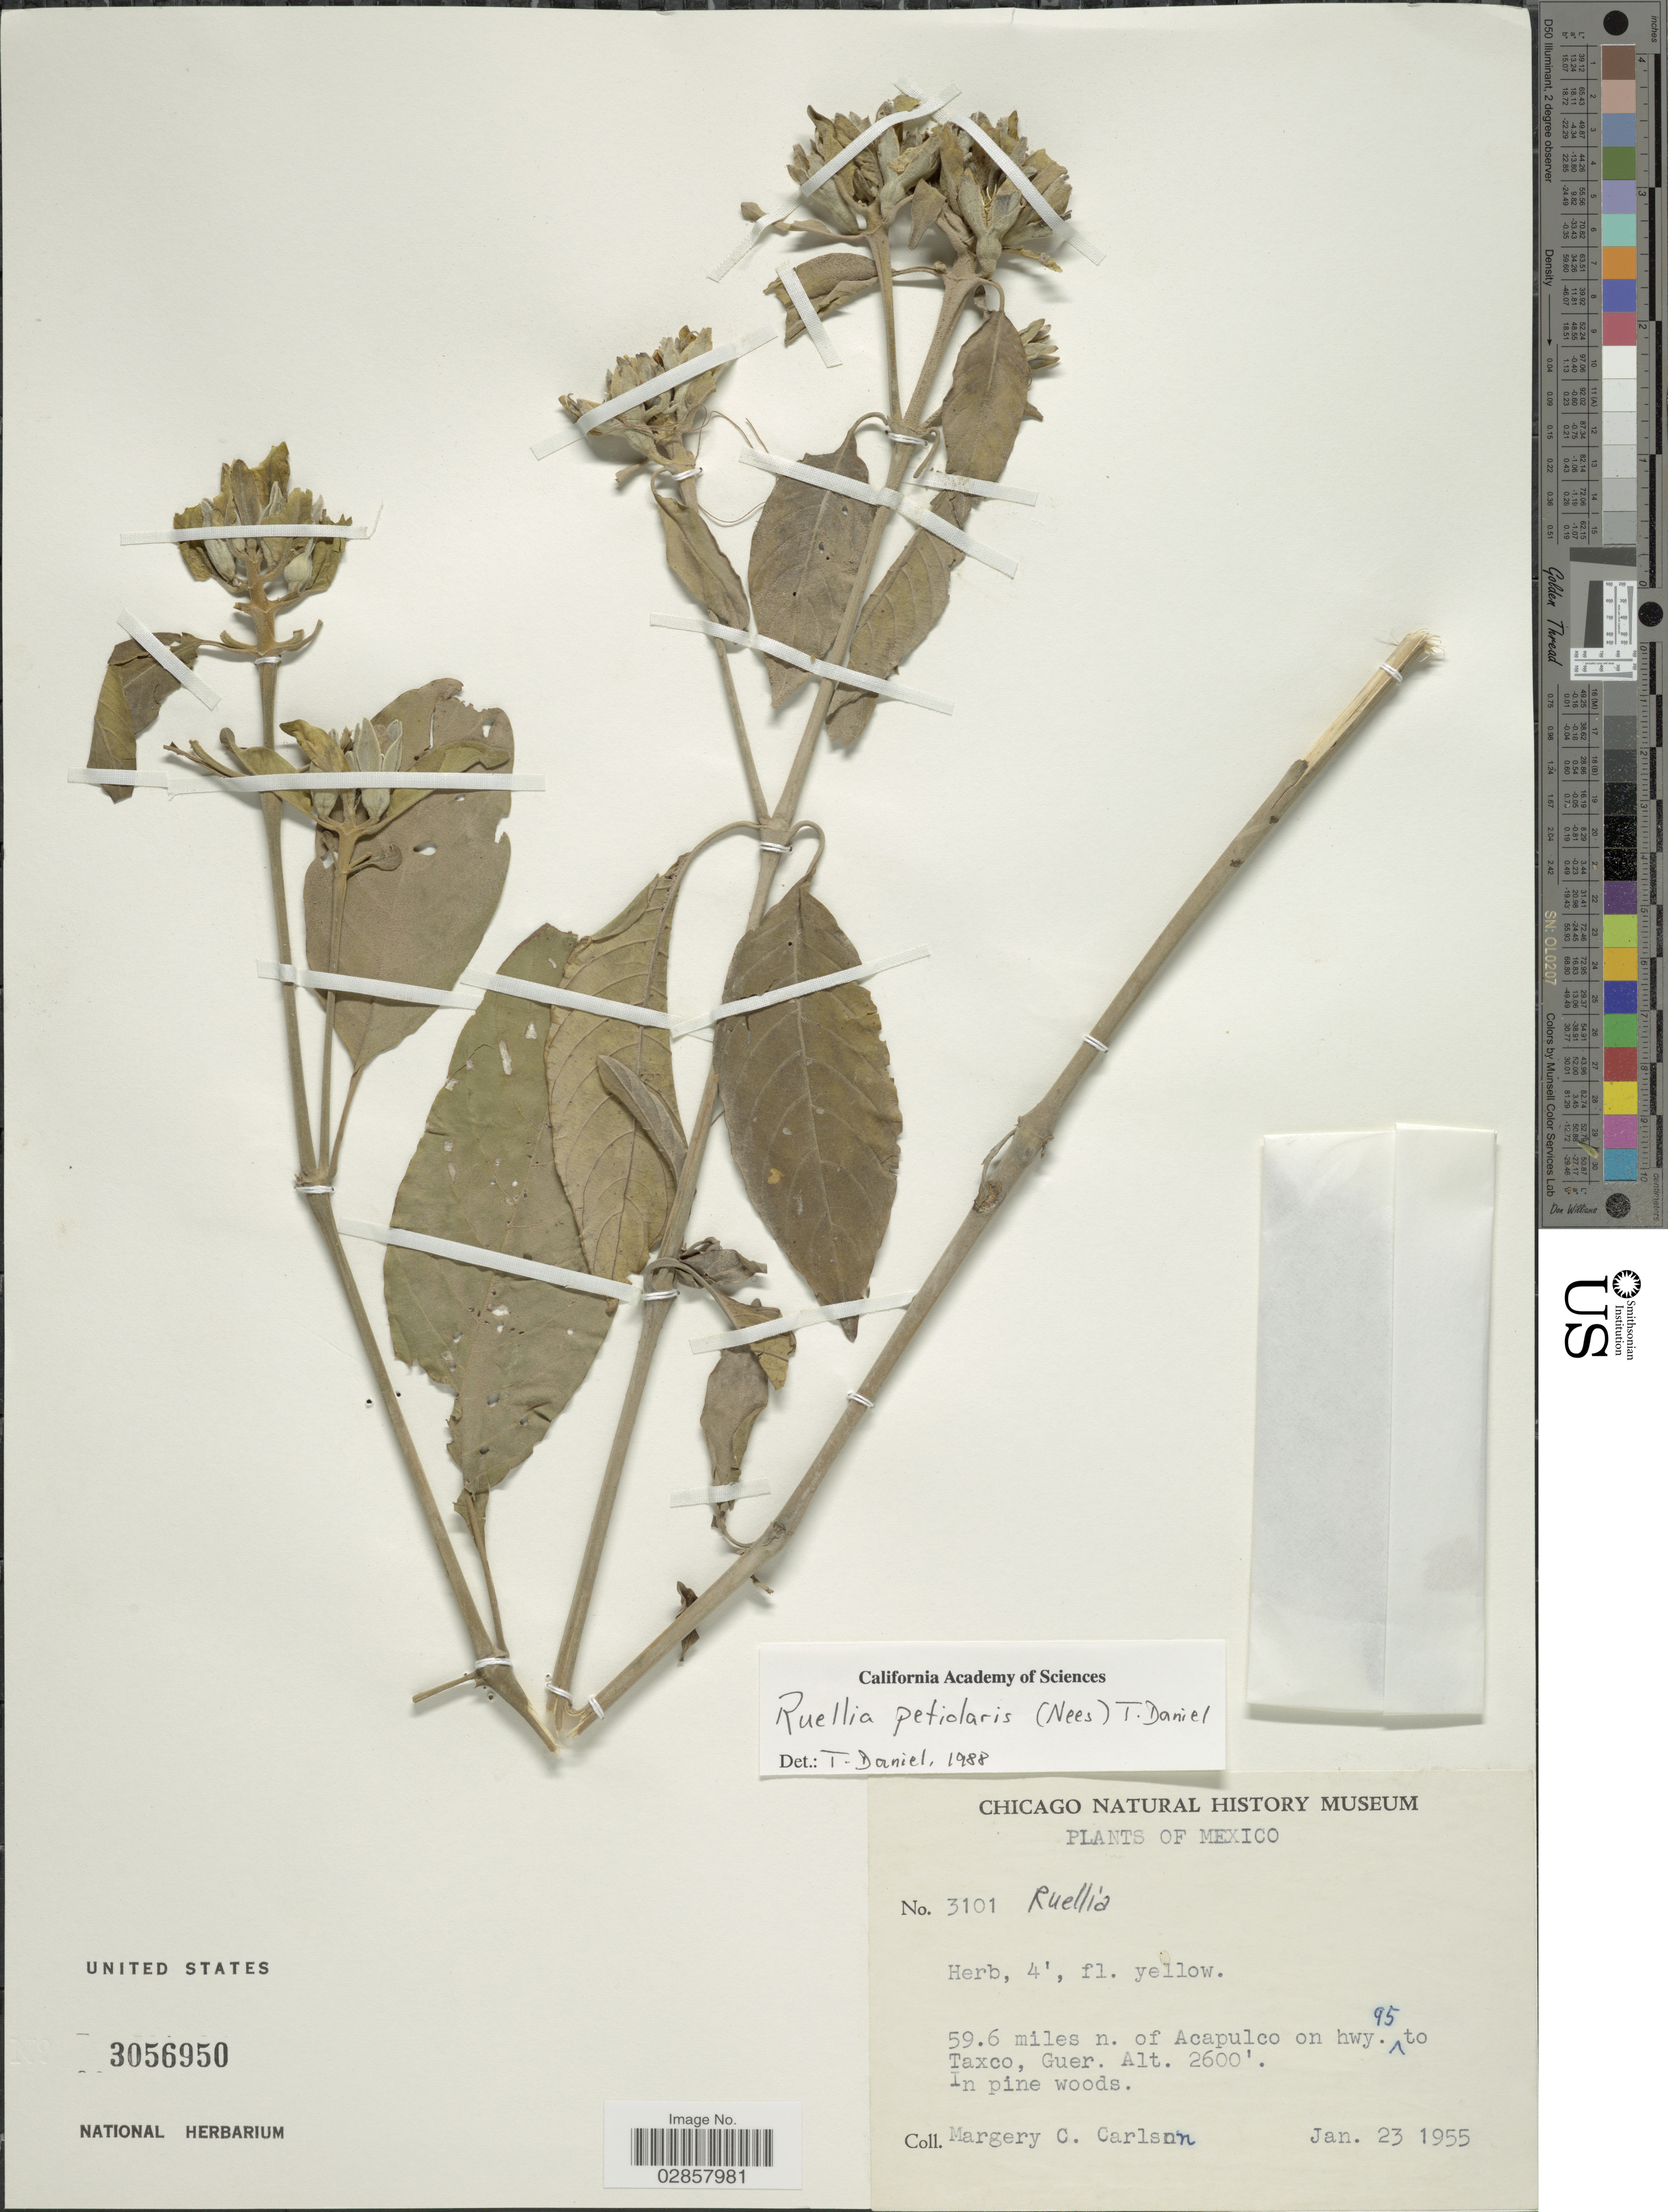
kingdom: Plantae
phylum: Tracheophyta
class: Magnoliopsida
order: Lamiales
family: Acanthaceae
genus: Ruellia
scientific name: Ruellia petiolaris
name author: (Nees) T.F. Daniel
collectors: M. C. Carlson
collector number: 3101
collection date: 1955-01-23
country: Mexico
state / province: Guerrero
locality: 59.6 miles n. of Acapulco on hwy. 95 to Taxco.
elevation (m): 792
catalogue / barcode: US 3056950